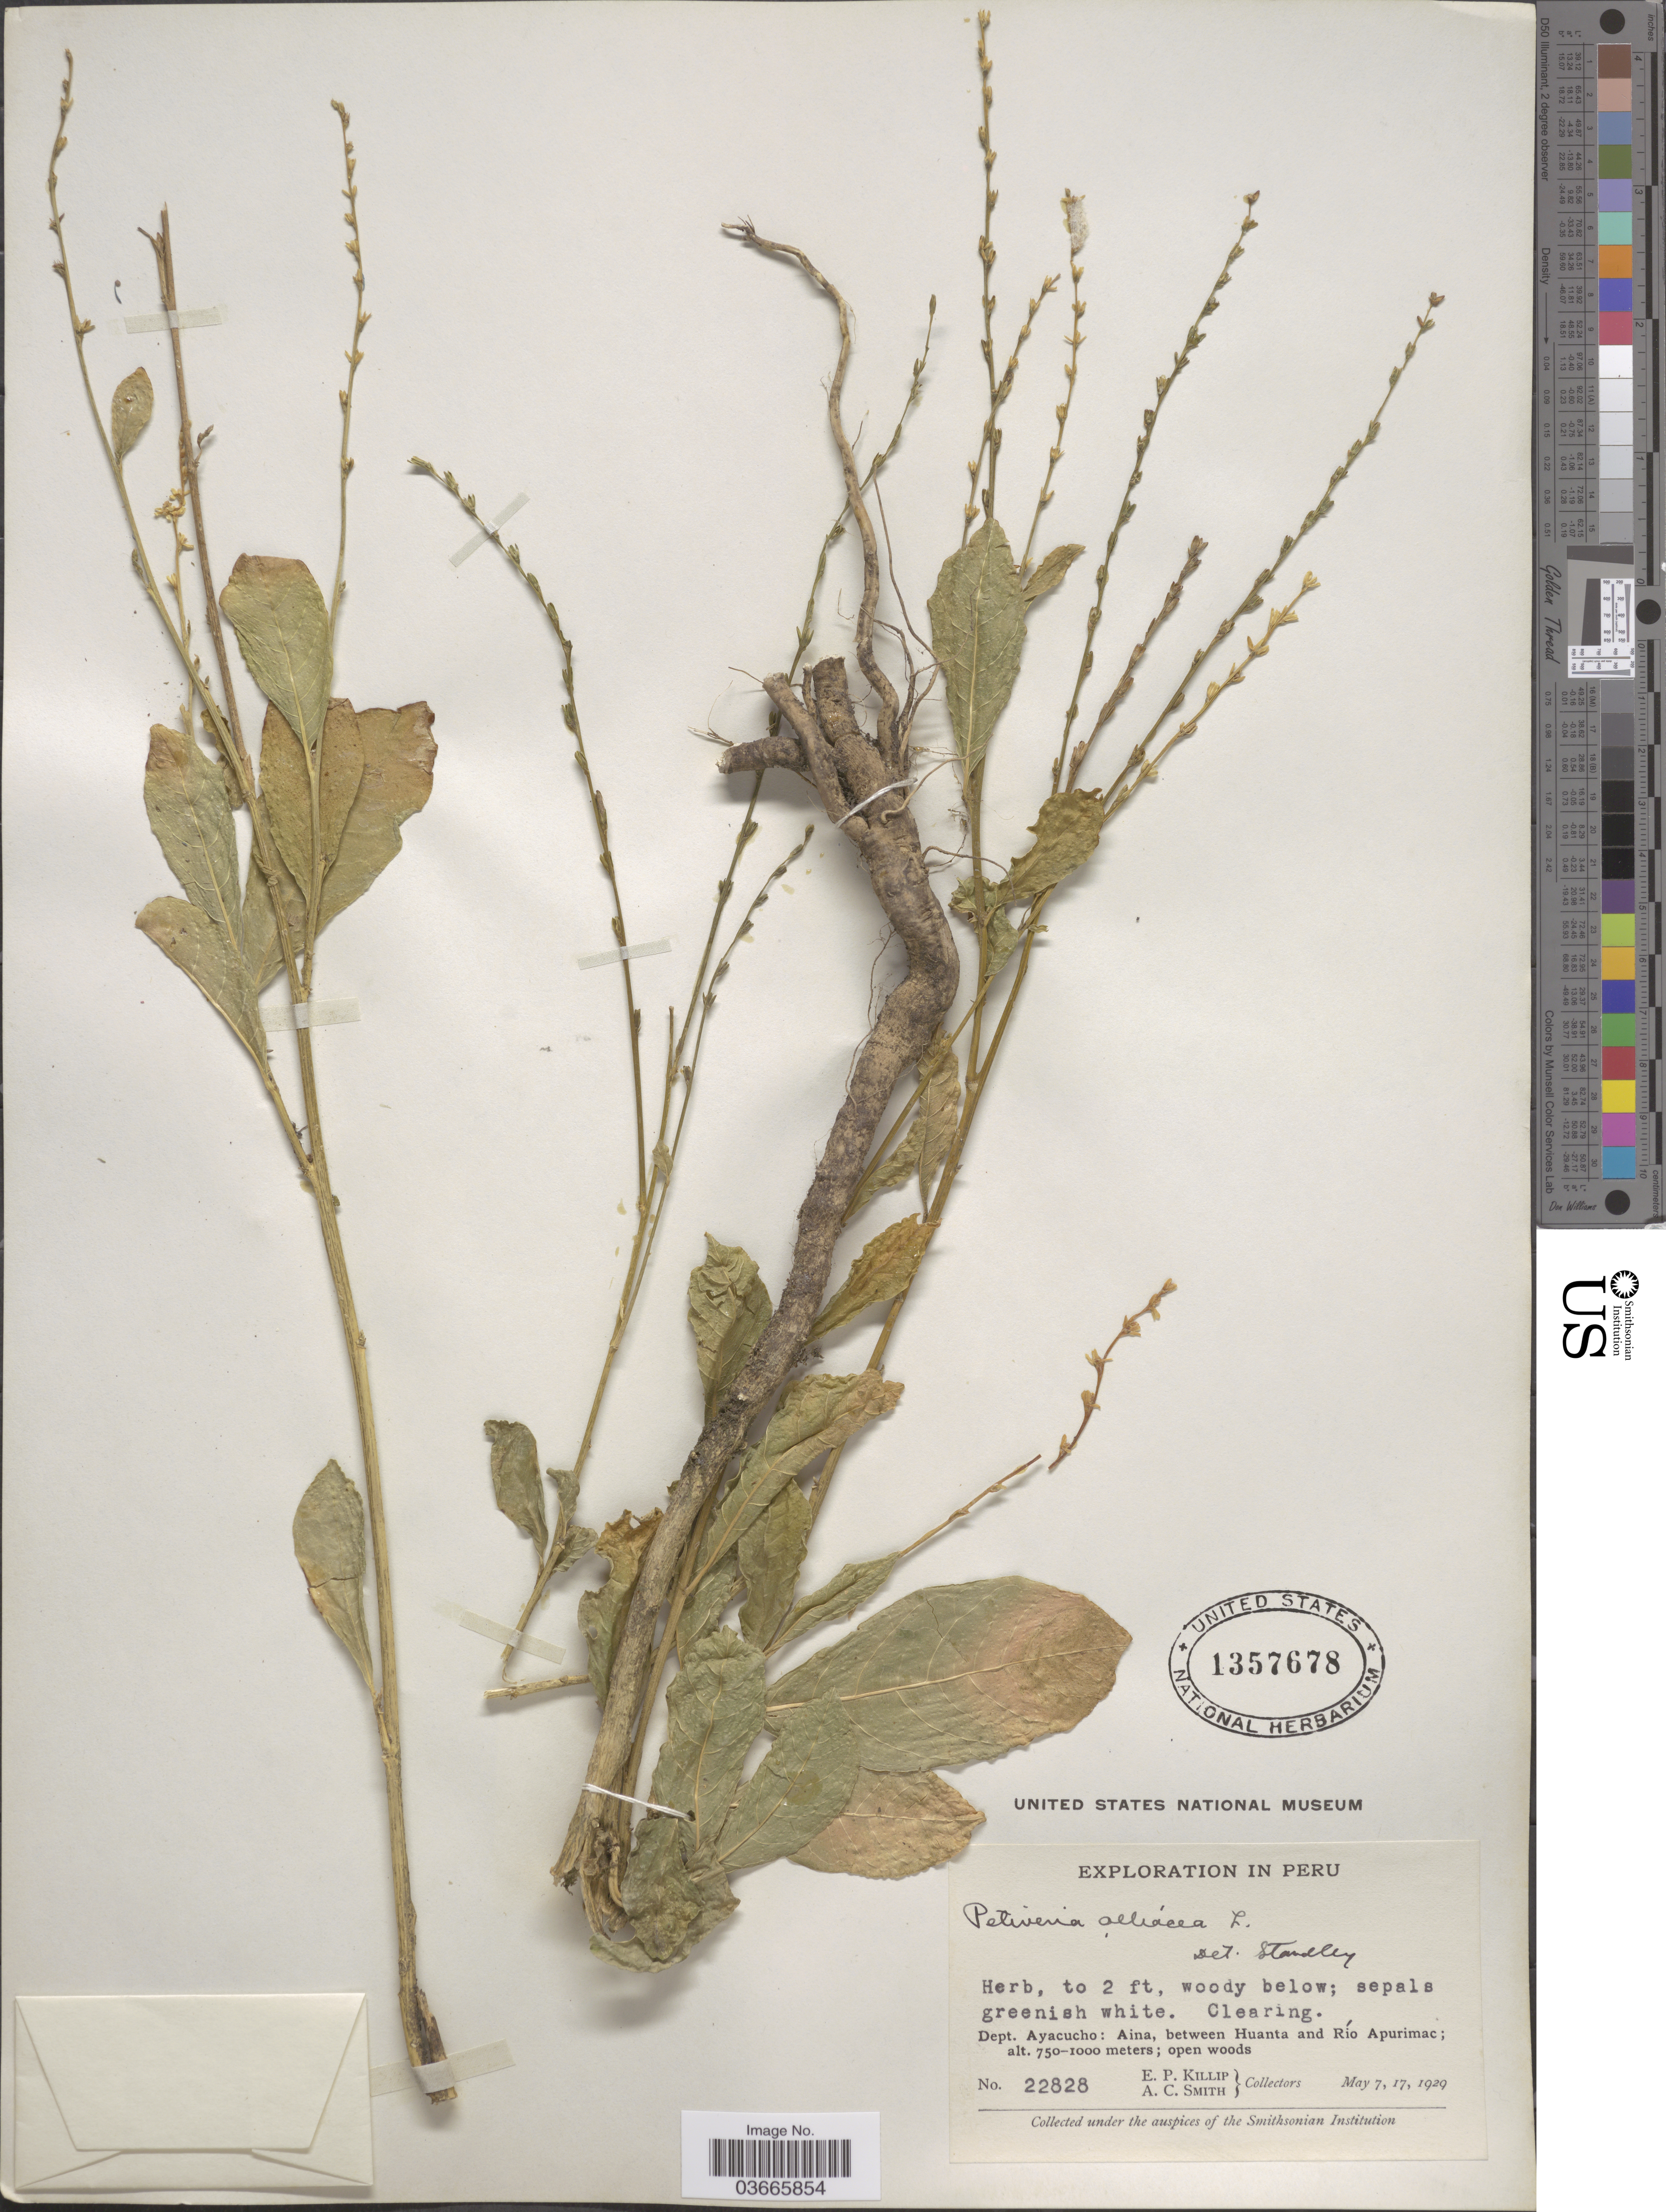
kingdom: Plantae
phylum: Tracheophyta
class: Magnoliopsida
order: Caryophyllales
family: Phytolaccaceae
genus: Petiveria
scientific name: Petiveria alliacea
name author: L.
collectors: E. P. Killip & A. C. Smith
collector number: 22828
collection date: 1929-05-07/1929-05-17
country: Peru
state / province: Ayacucho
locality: Dept. Ayacucho: Aina, between Huanta and Río Apurimac.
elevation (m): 750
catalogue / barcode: US 1357678